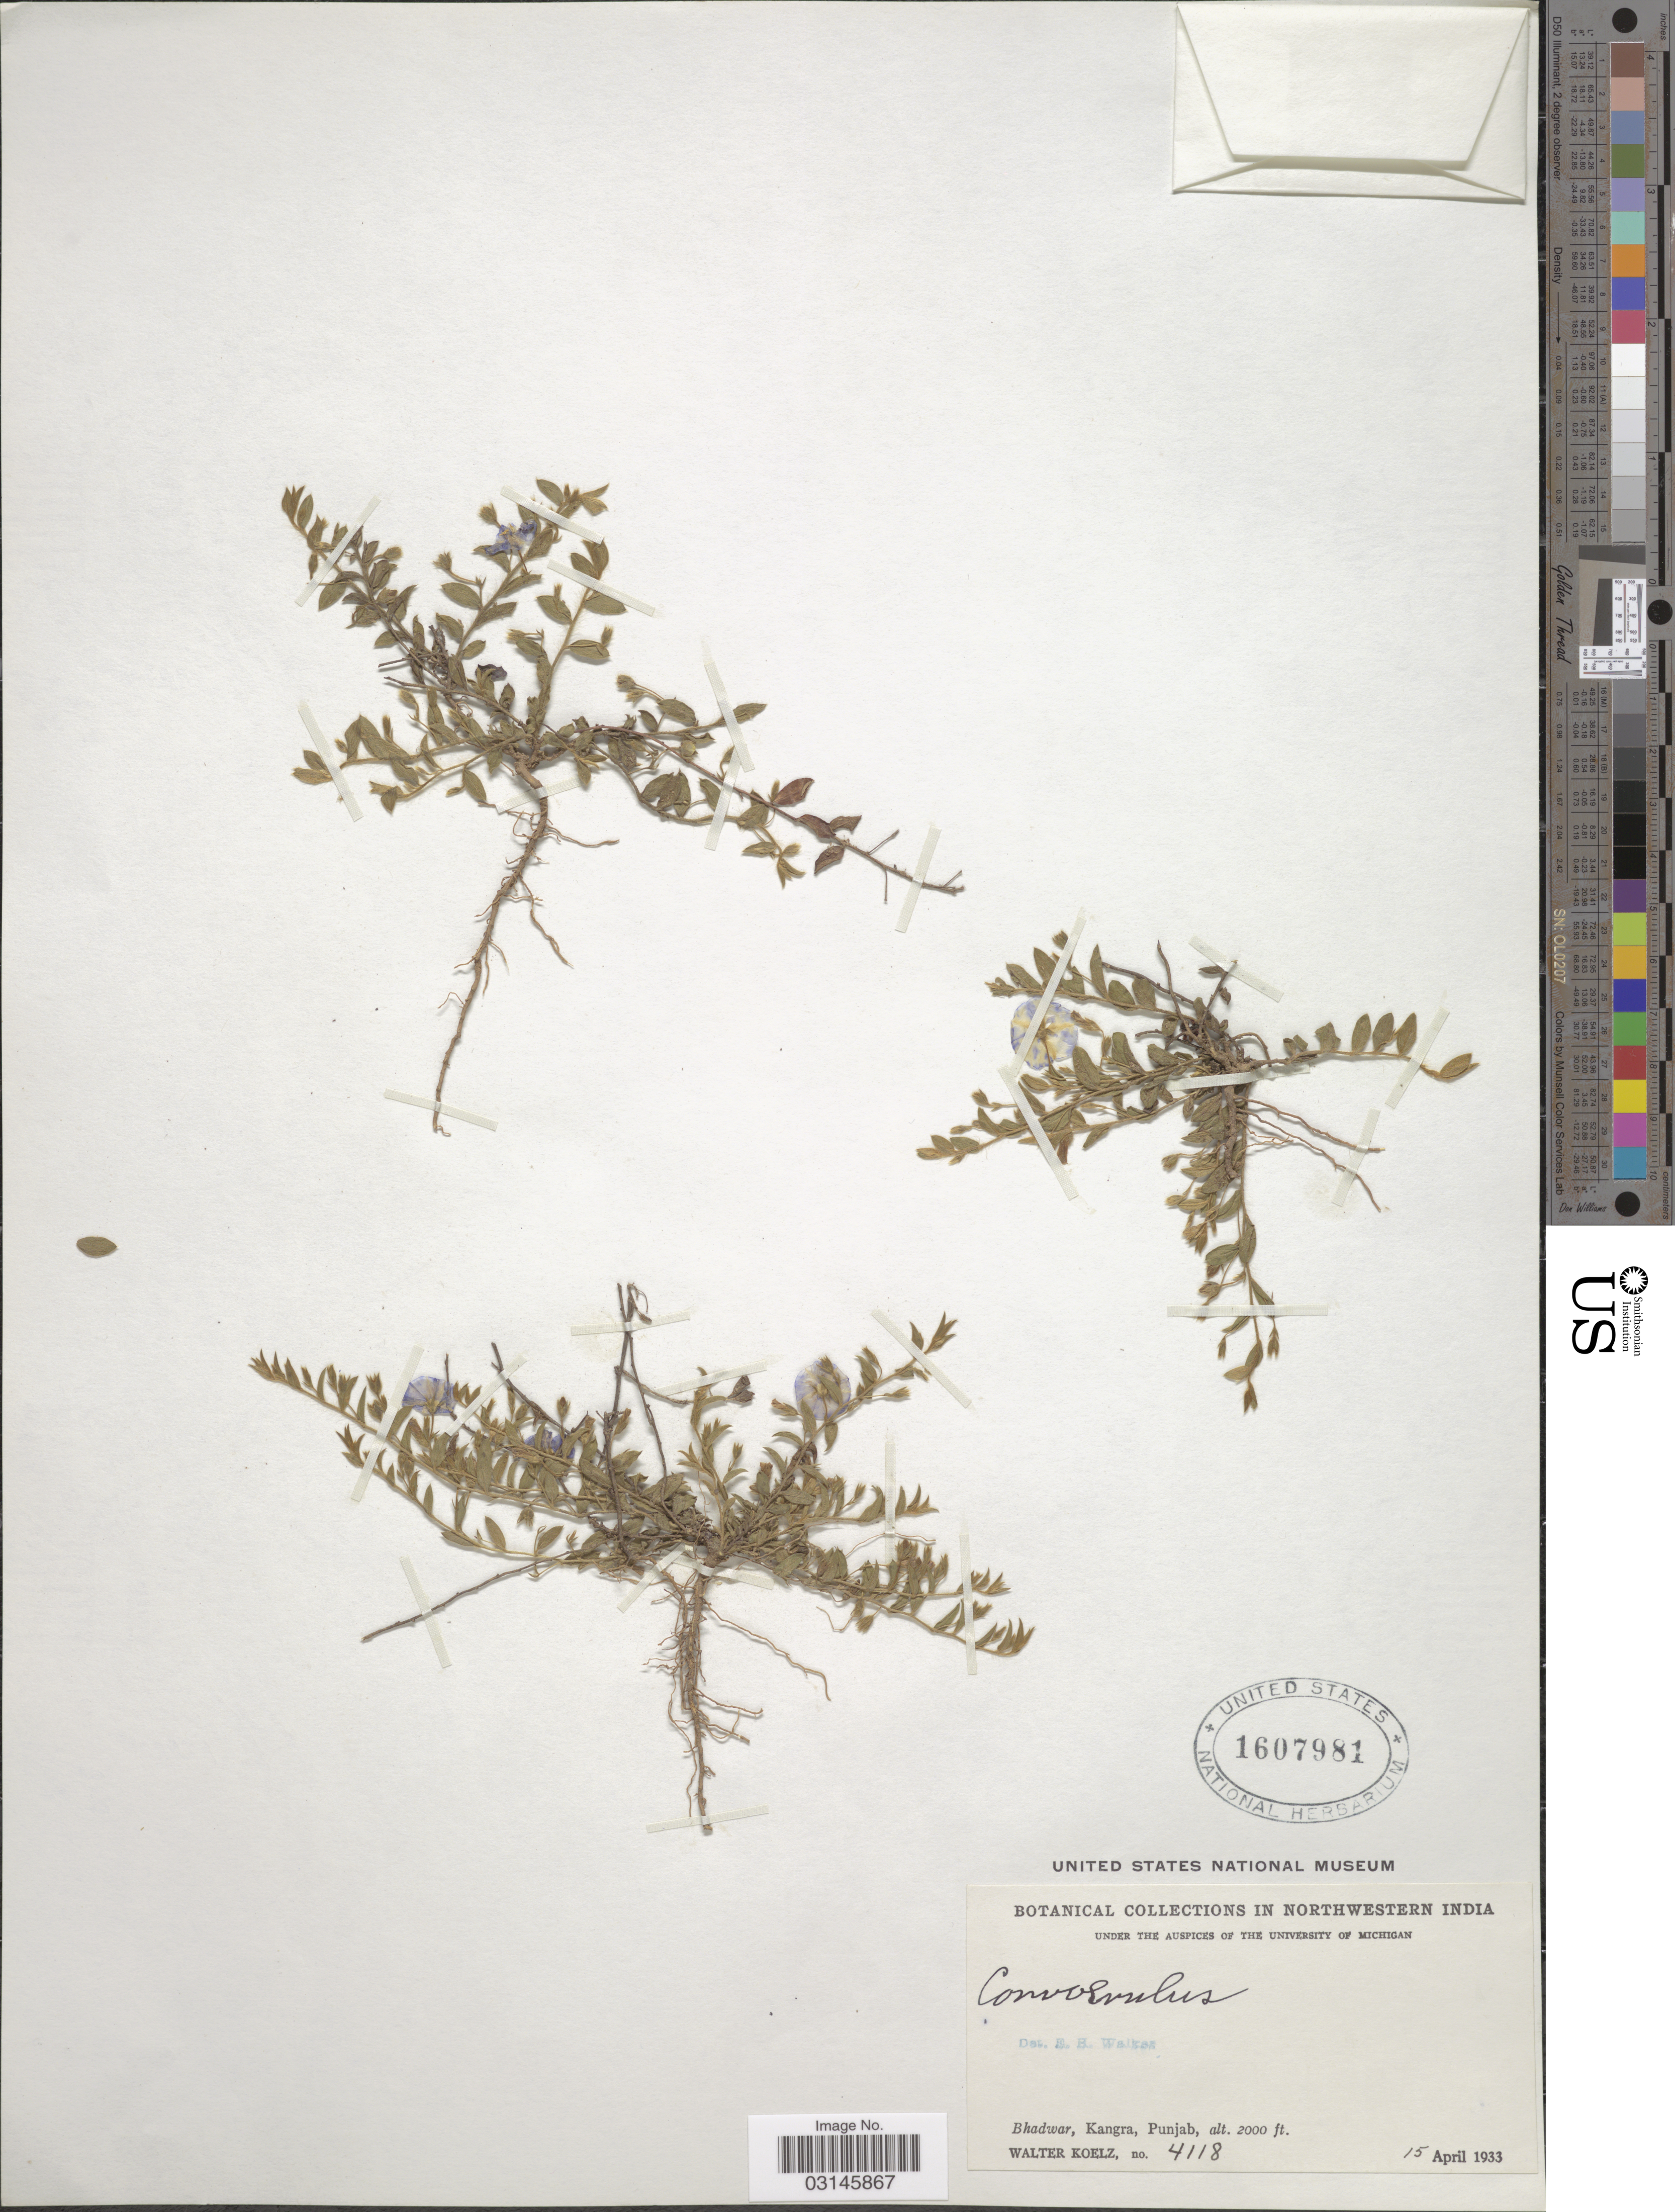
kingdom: Plantae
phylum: Tracheophyta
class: Magnoliopsida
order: Solanales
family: Convolvulaceae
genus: Convolvulus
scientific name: Convolvulus sp.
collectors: W. N. Koelz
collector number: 4118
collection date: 1933-04-15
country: India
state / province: Punjab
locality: Northwestern India, Bhadwar, Kangra, Punjab.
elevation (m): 610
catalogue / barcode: US 1607981